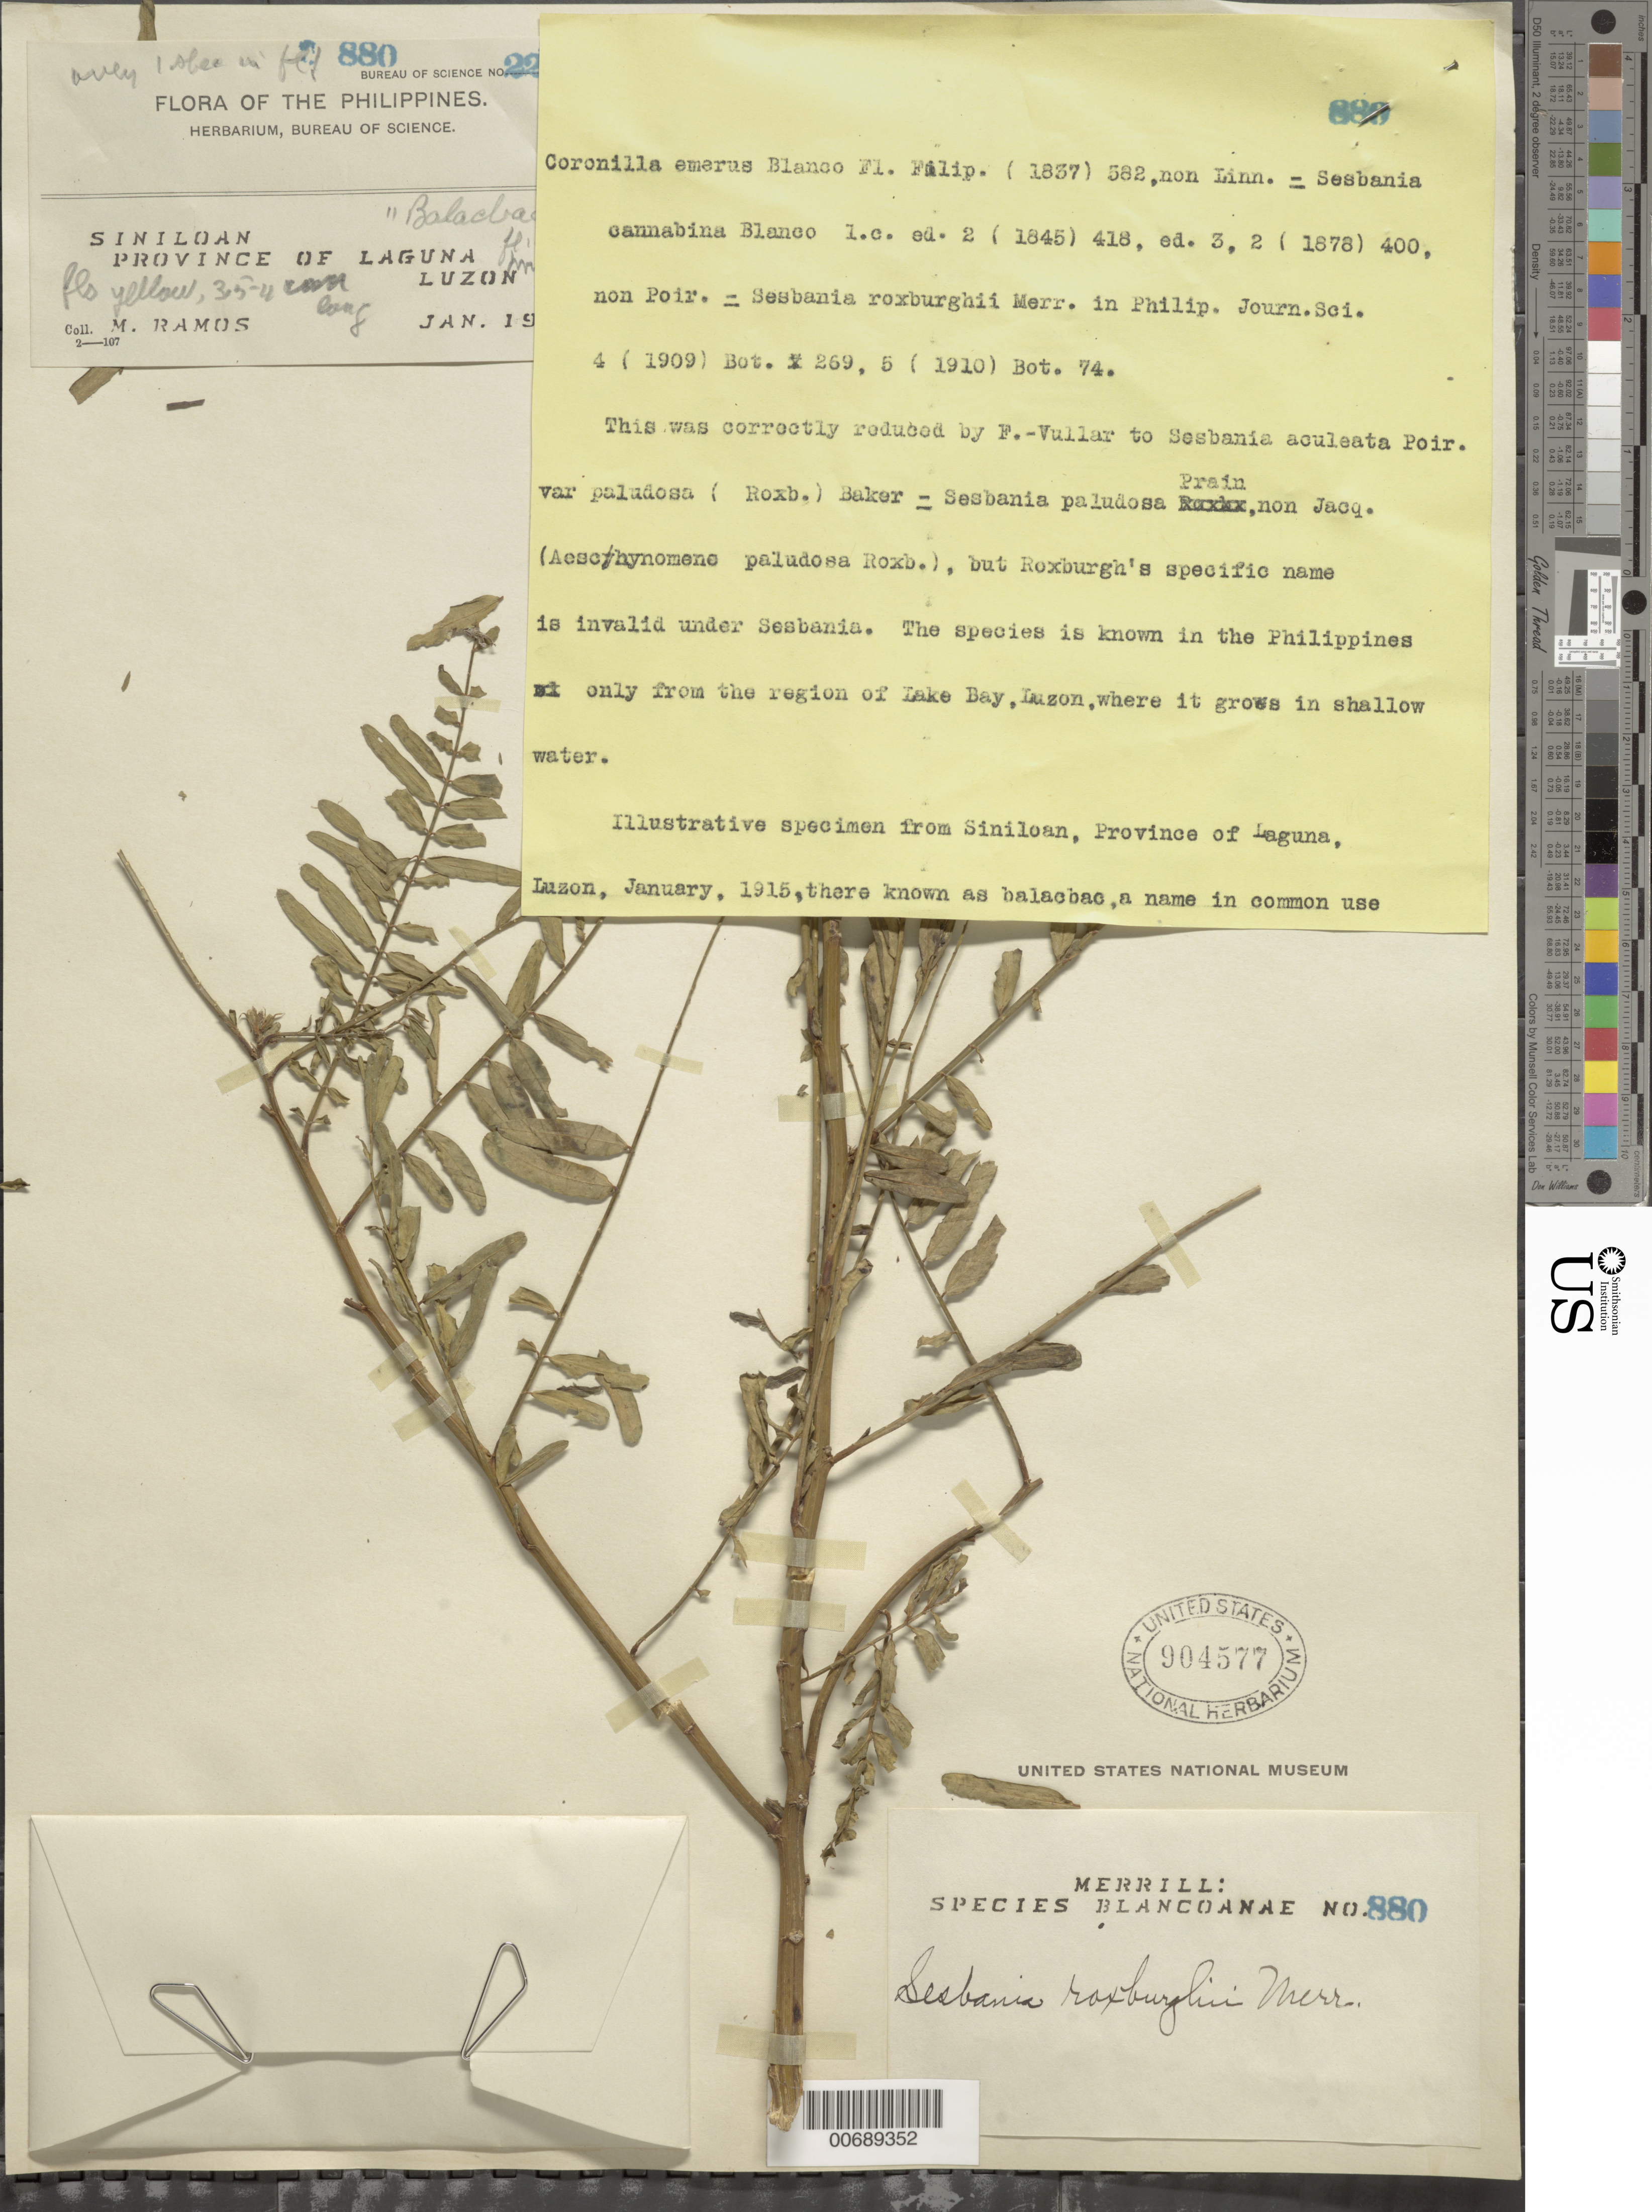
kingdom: Plantae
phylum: Tracheophyta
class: Magnoliopsida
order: Fabales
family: Fabaceae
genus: Sesbania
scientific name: Sesbania roxburghii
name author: Merr.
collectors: M. Ramos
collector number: Sp. Blancoan. 0880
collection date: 1915-01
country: Philippines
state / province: Calabarzon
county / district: Laguna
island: Luzon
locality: Siniloan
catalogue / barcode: US 904577